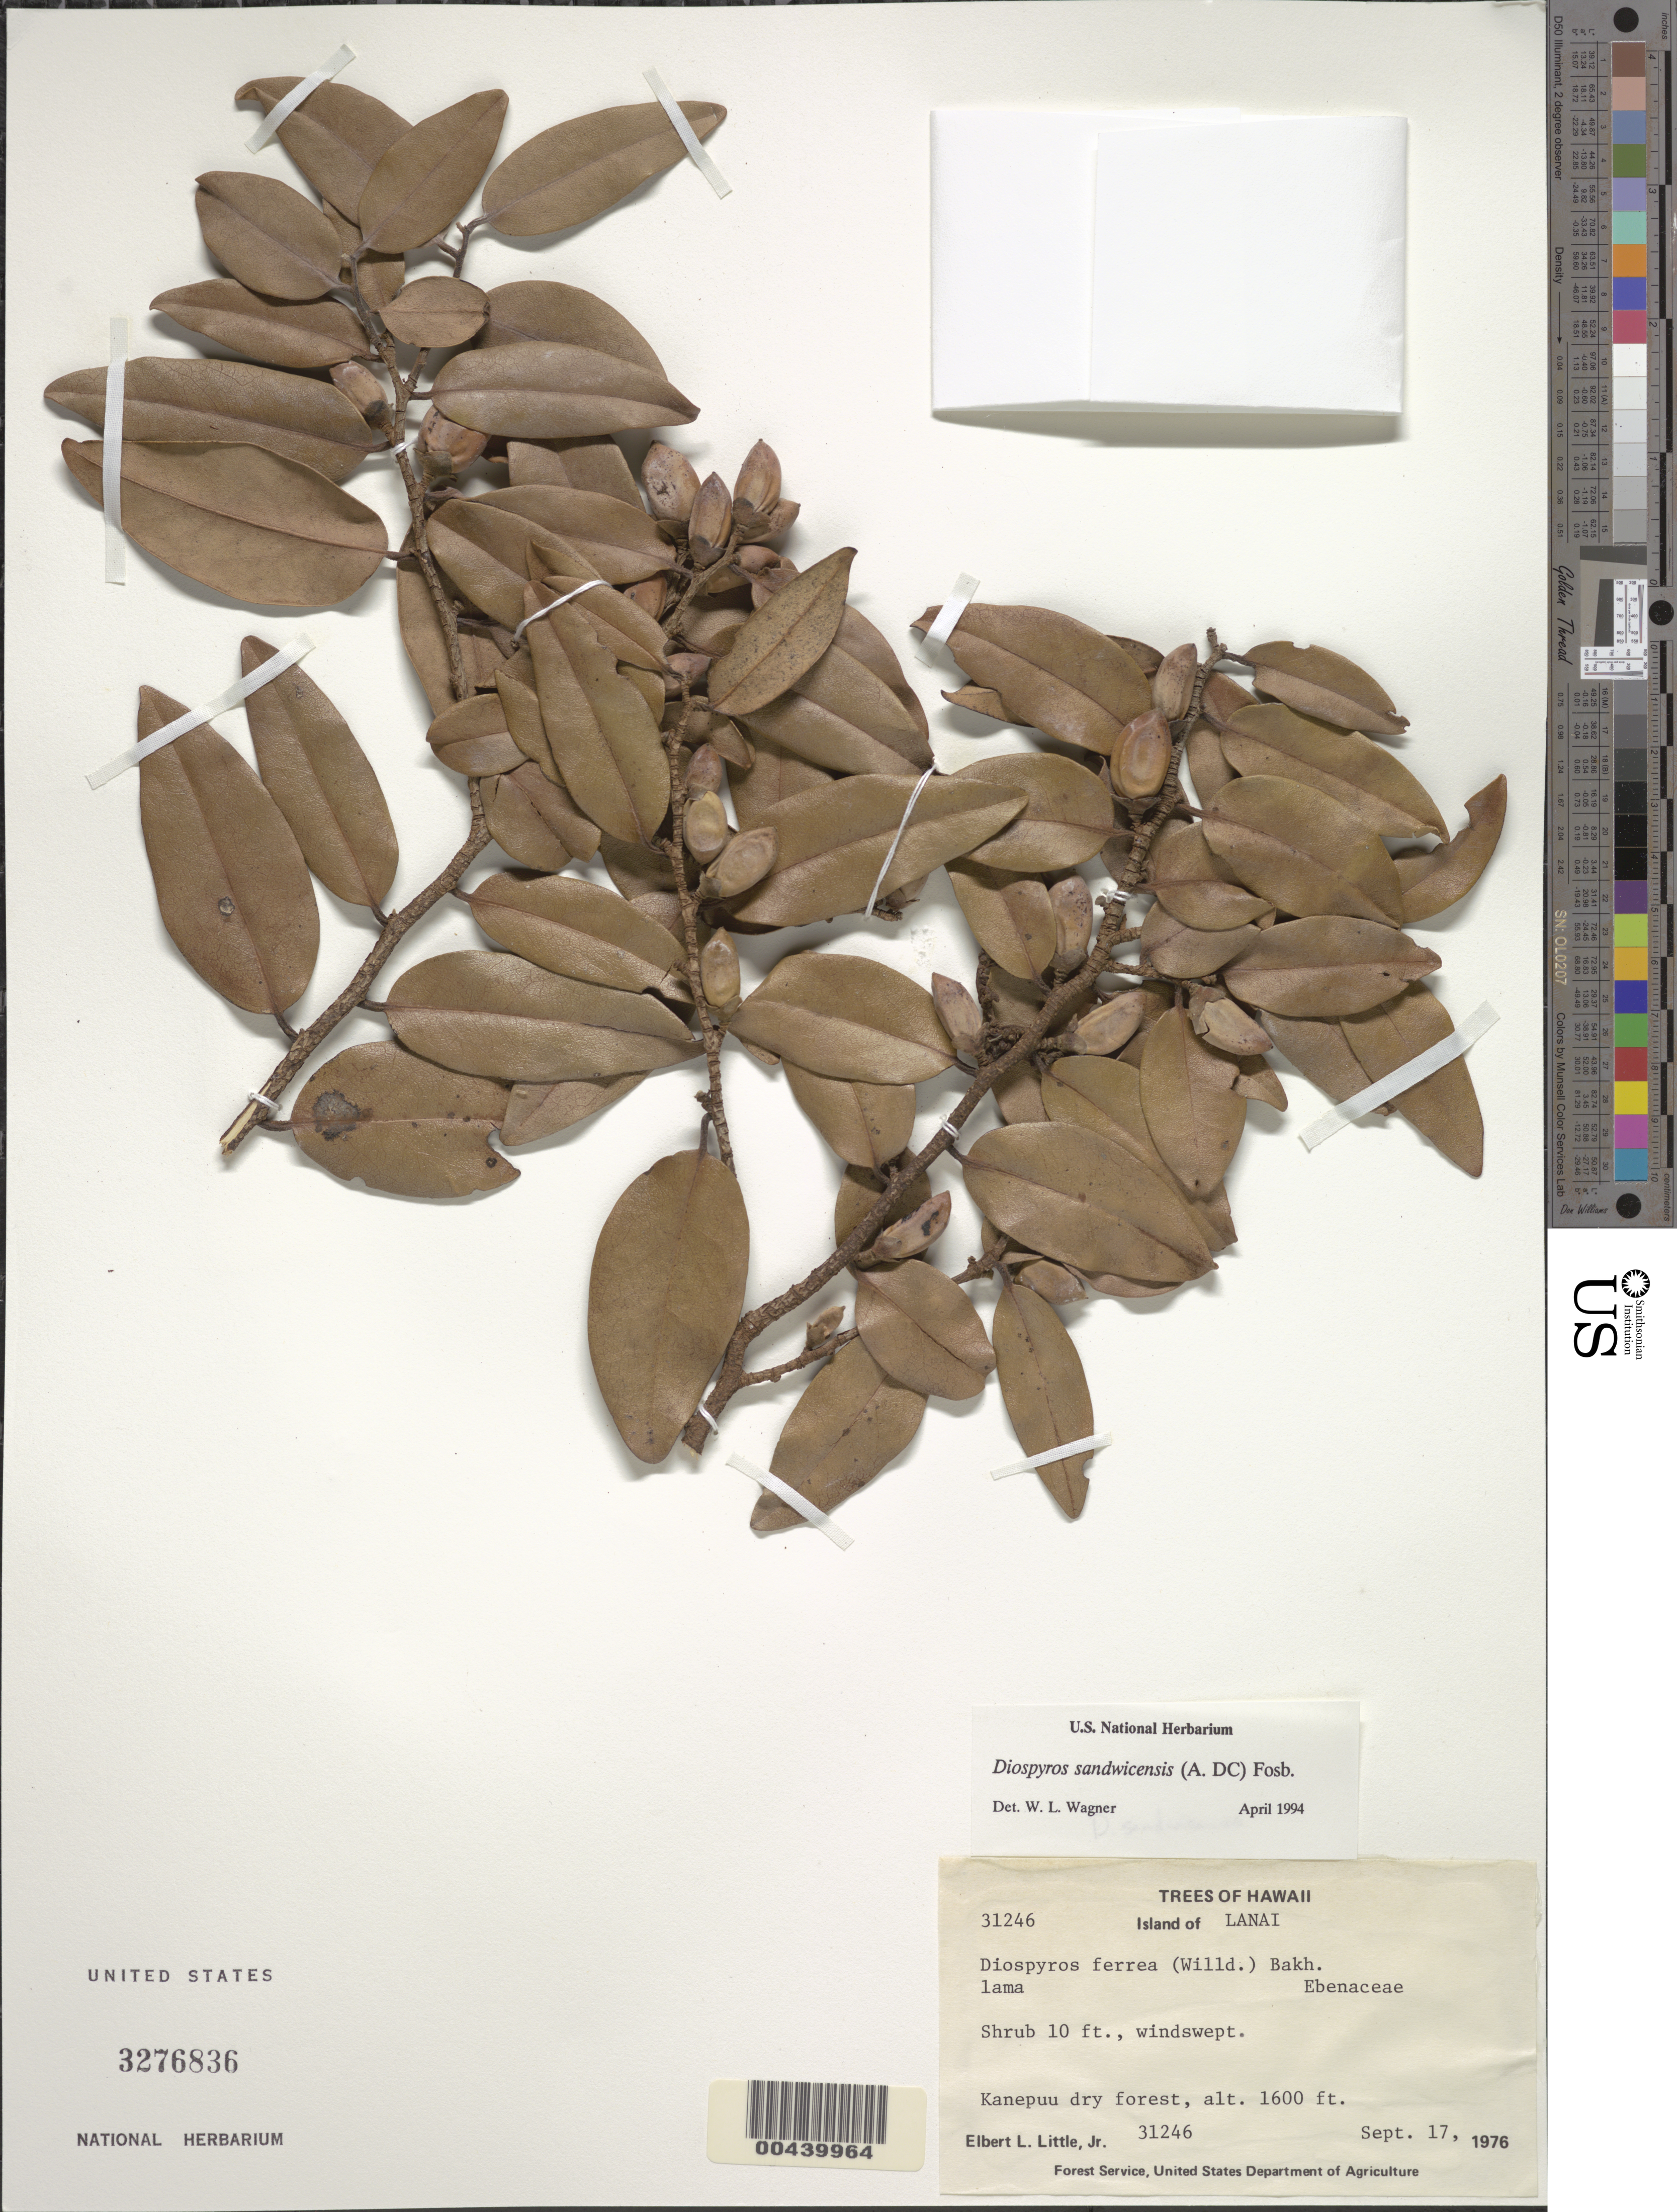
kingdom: Plantae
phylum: Tracheophyta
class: Magnoliopsida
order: Fabales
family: Fabaceae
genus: Desmodium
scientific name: Desmodium sandwicense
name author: E. Mey.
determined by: Wagner, W. L., (BOT), Smithsonian Institution - National Museum of Natural History (UNITED STATES)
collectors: E. L. Little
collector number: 31246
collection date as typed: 17 Sep 1976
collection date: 1976-09-17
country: United States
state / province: Hawaii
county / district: Maui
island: Lana'i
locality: Kanepuu dry forest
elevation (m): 488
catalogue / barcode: US 3276836